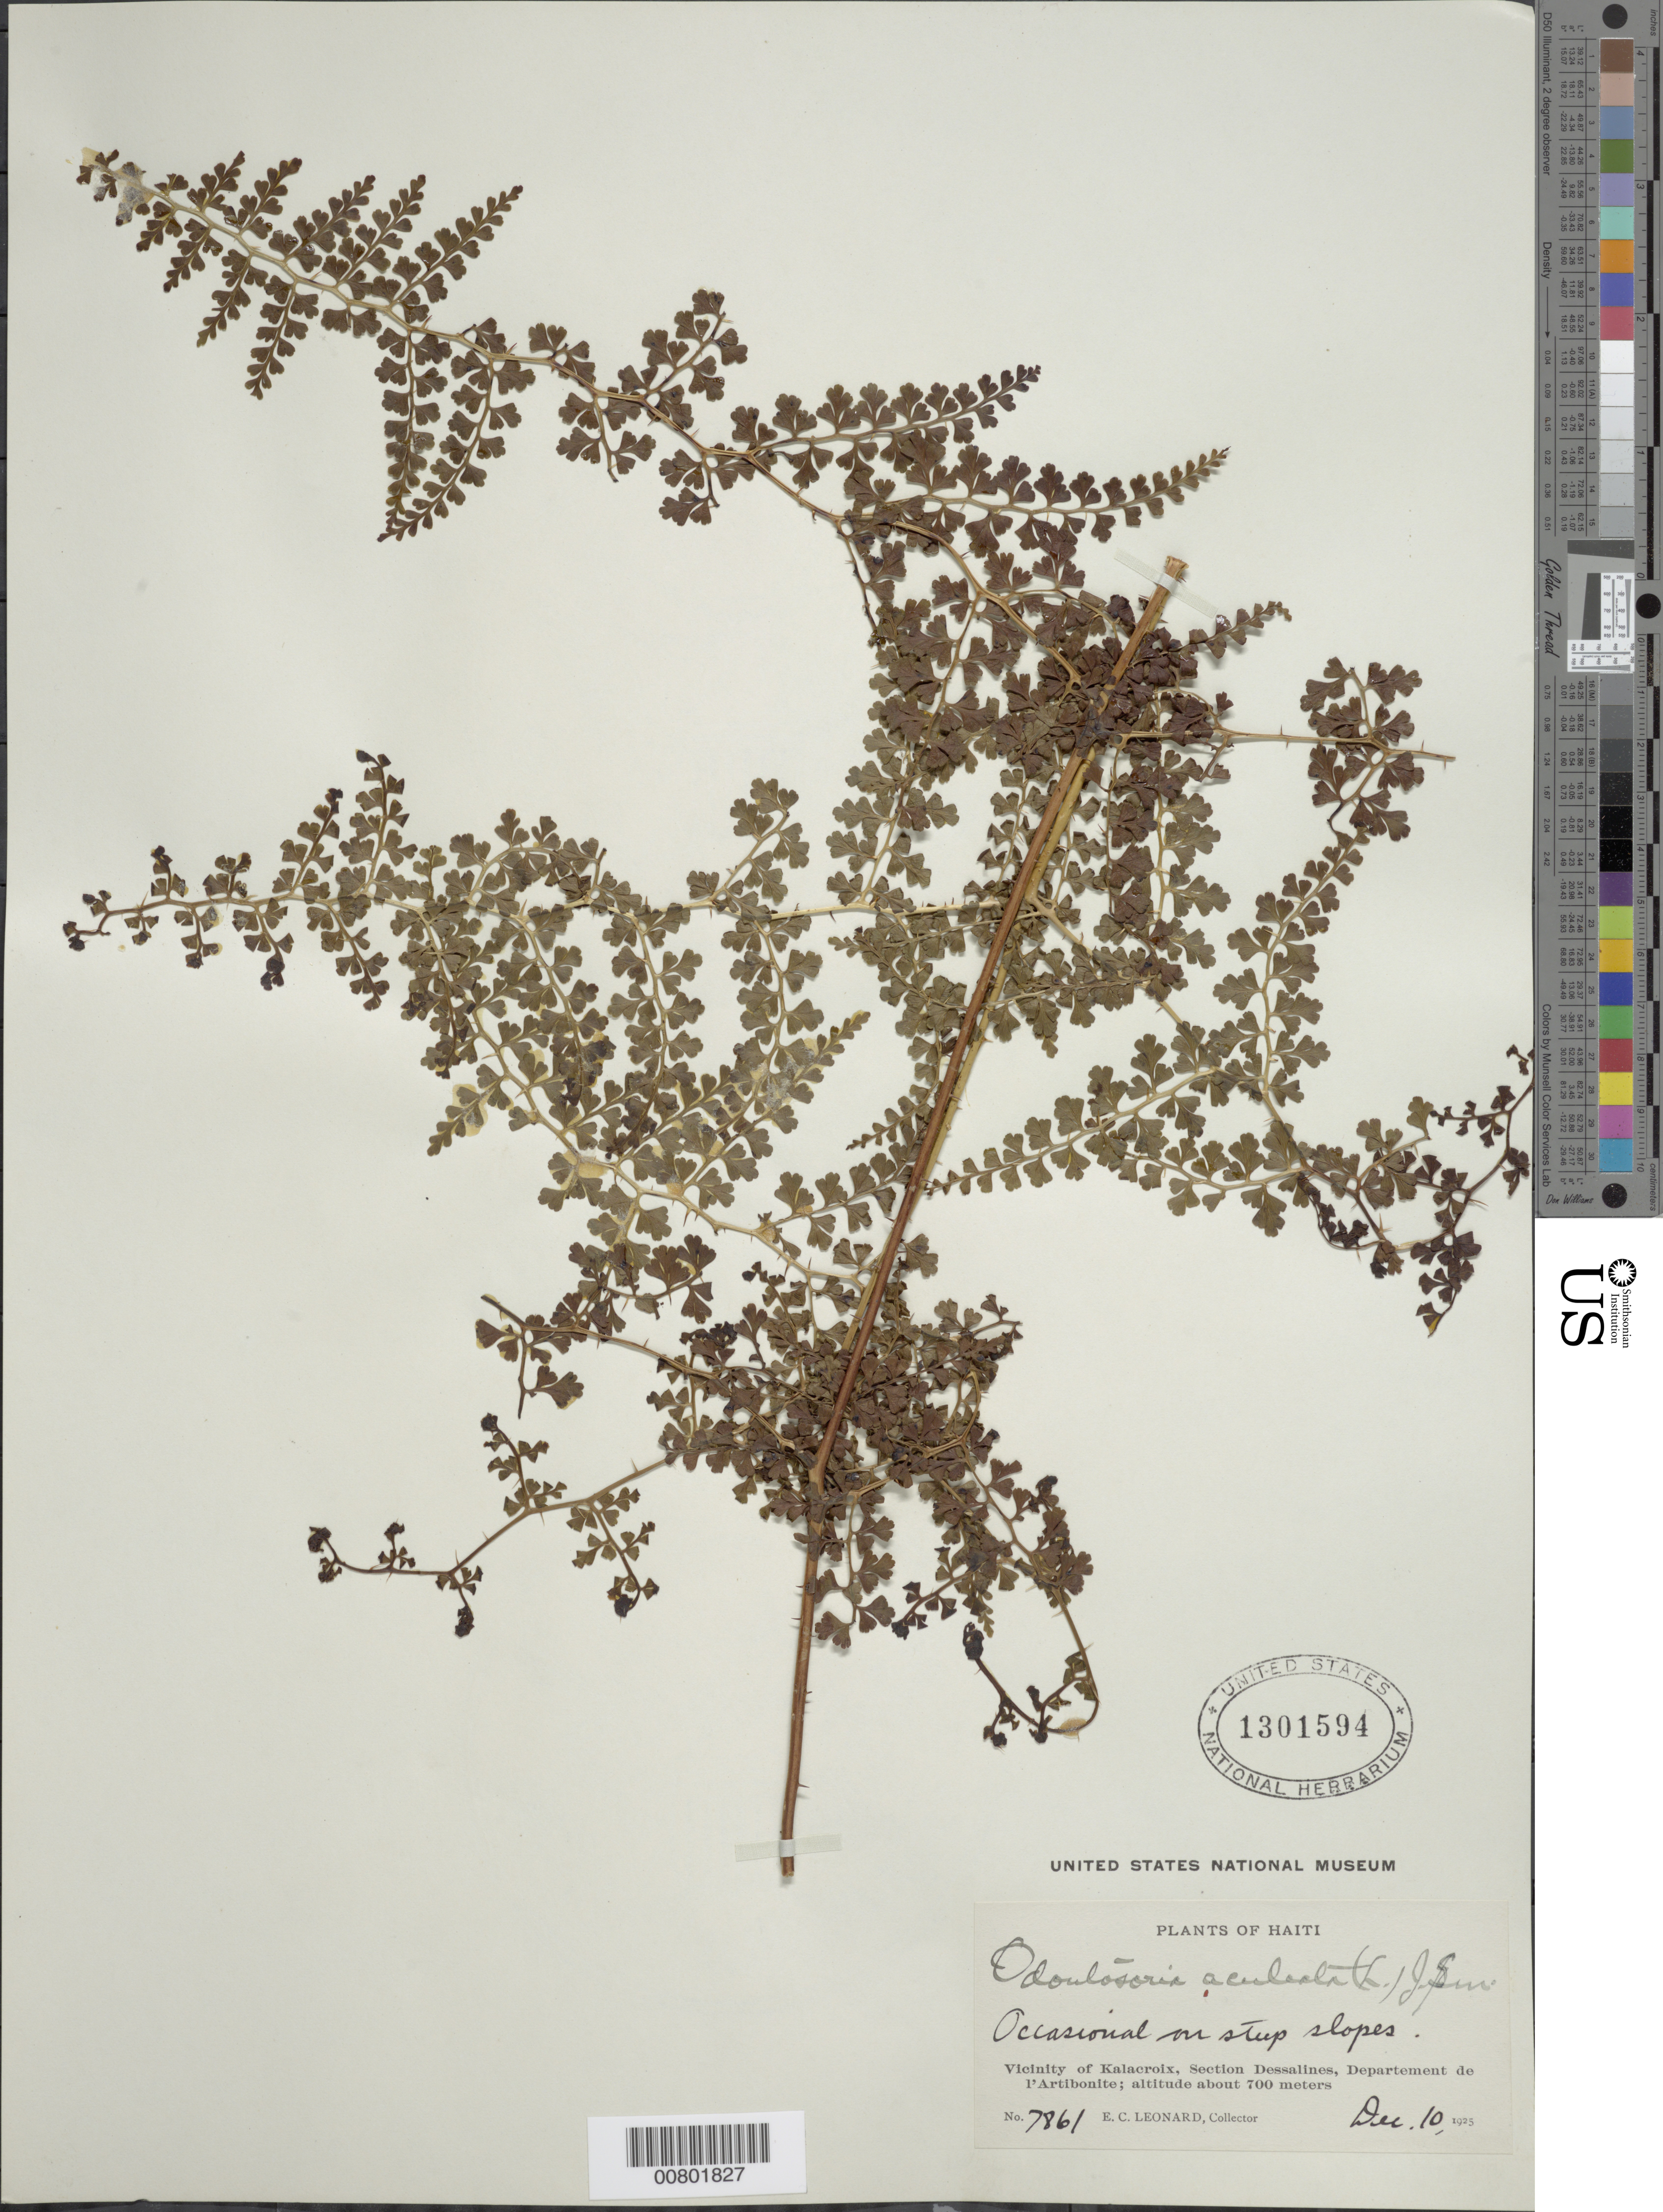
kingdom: Plantae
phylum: Tracheophyta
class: Polypodiopsida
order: Polypodiales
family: Lindsaeaceae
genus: Odontosoria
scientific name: Odontosoria aculeata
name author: (L.) J. Sm.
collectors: E. C. Leonard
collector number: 7861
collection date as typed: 10 Dec 1925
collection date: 1925-12-10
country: Haiti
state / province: Artibonite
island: Hispaniola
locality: Sect. Dessalines, vicinity Kalacroix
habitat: Steep slopes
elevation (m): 700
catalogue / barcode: US 1301594